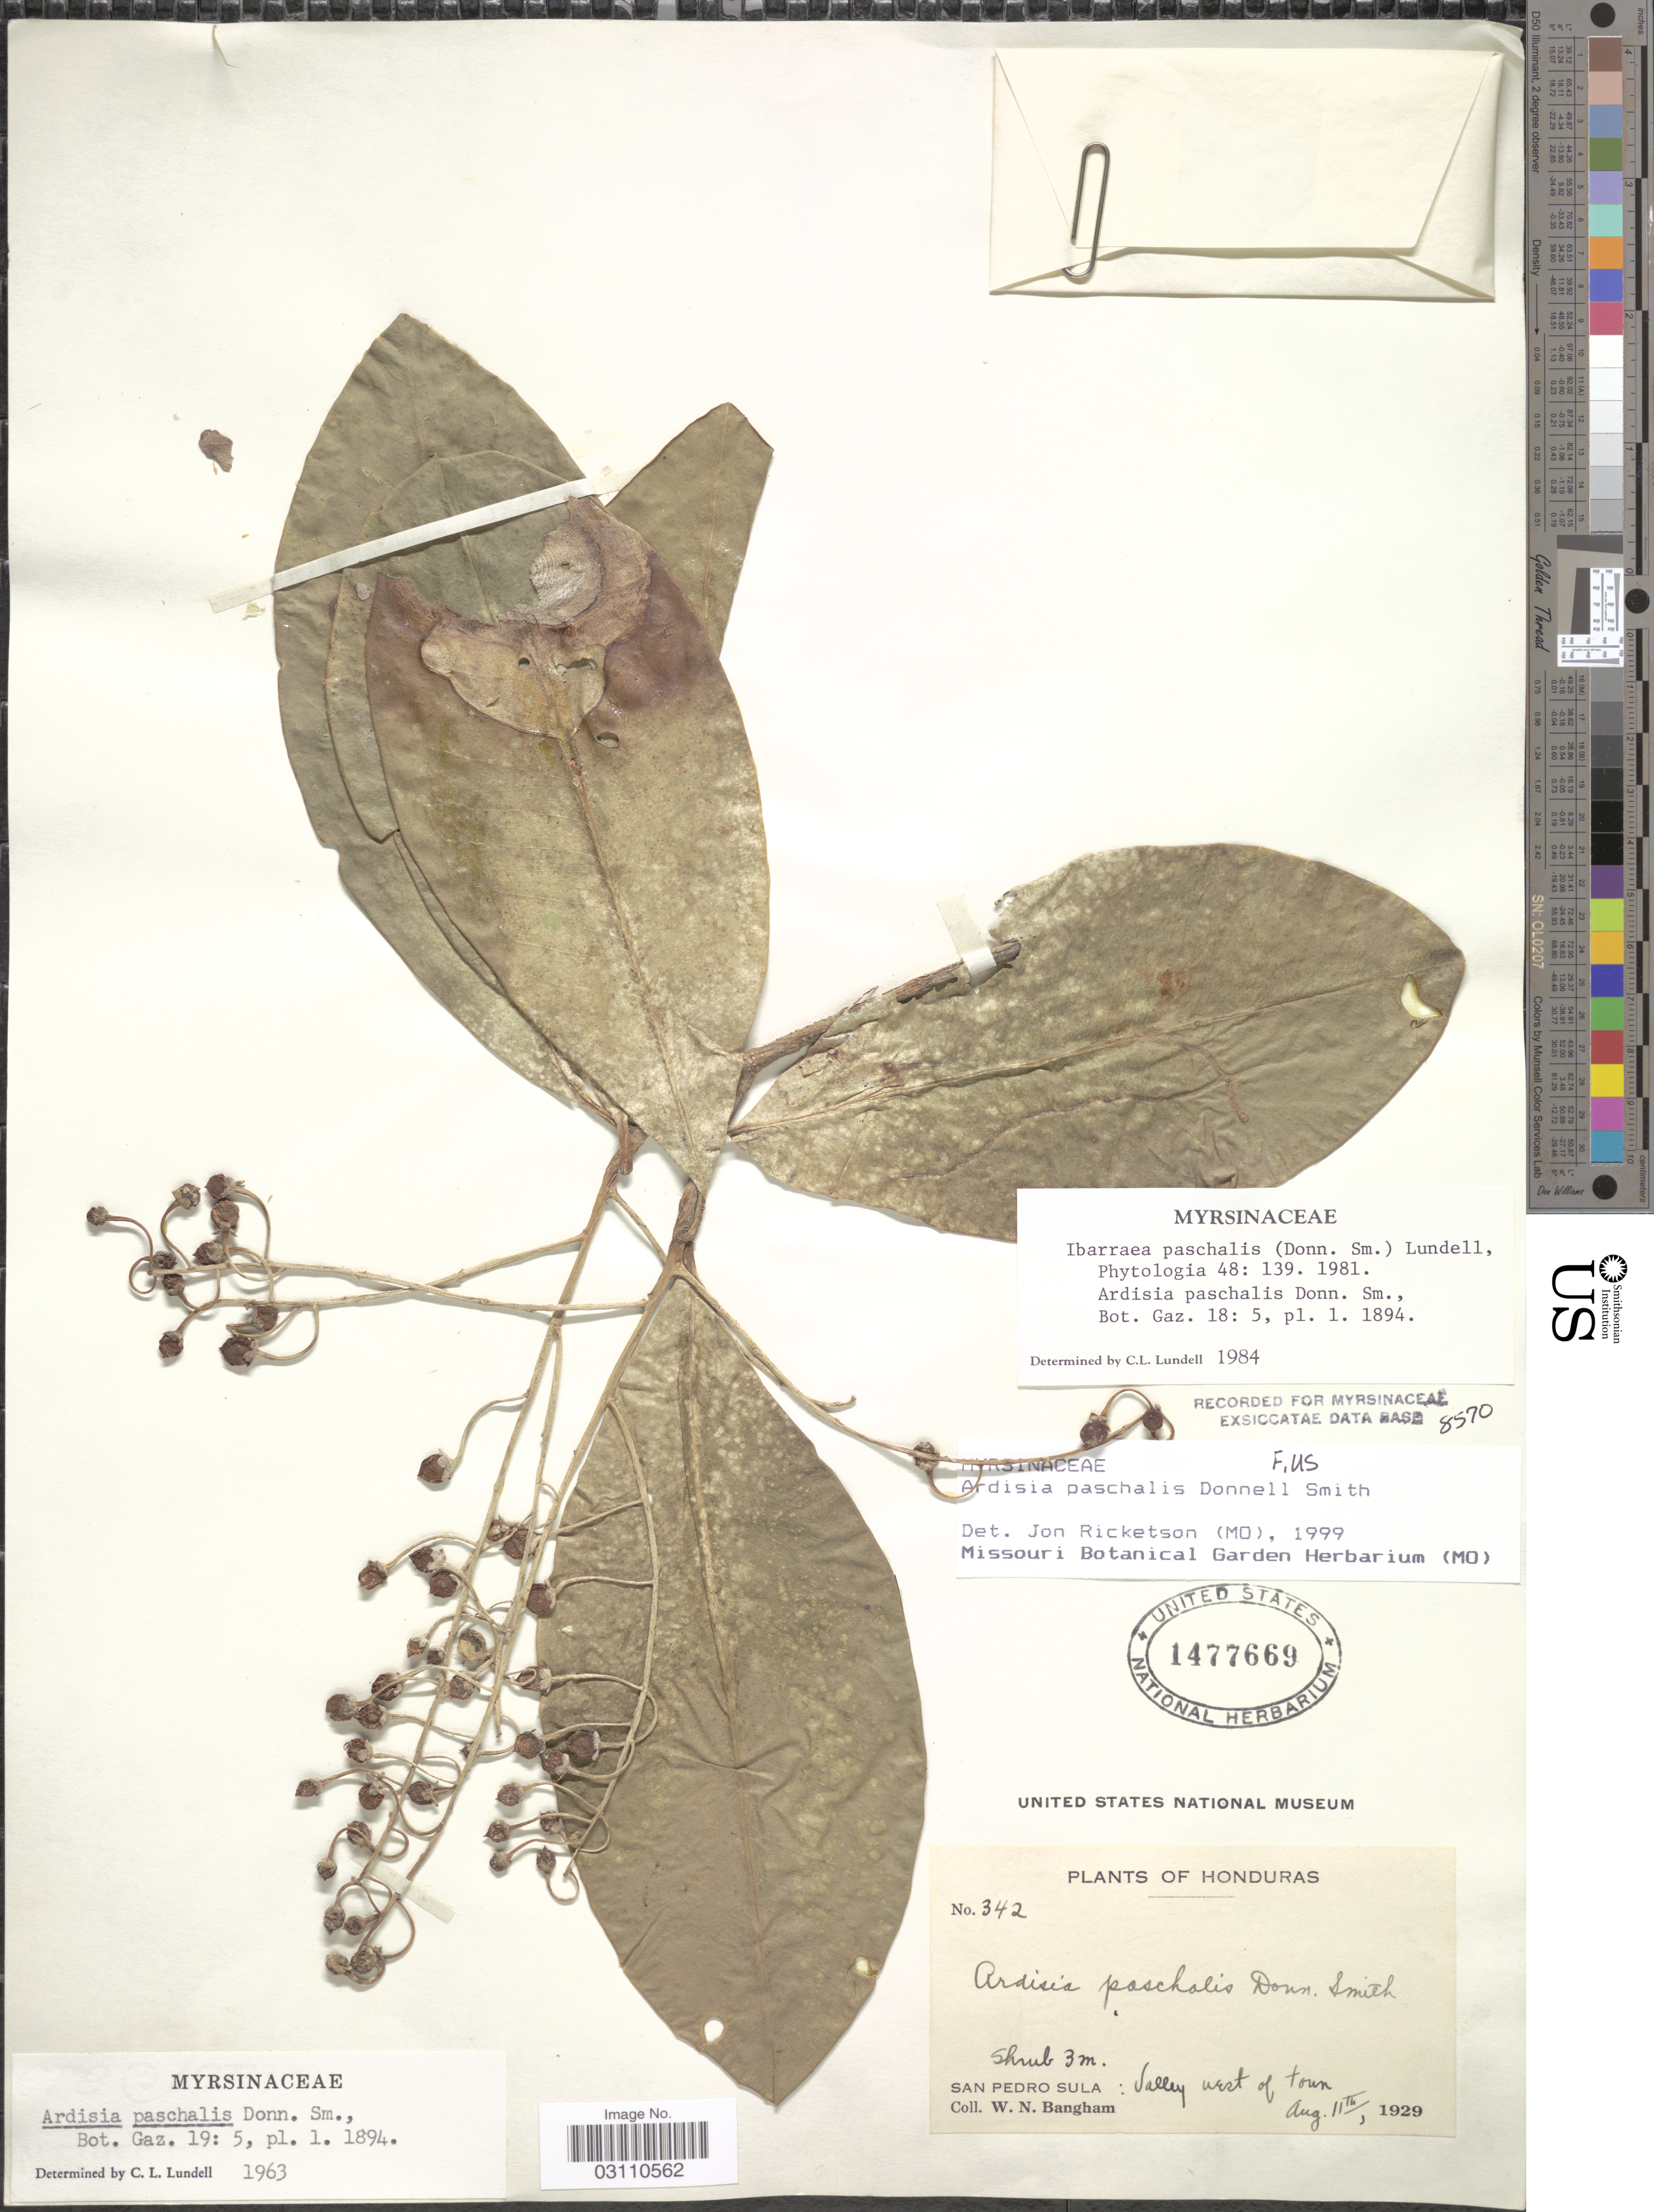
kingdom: Plantae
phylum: Tracheophyta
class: Magnoliopsida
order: Ericales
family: Primulaceae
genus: Ardisia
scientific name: Ardisia paschalis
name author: Donn. Sm.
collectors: W. Bangham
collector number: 342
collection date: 1929-08-11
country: Honduras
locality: San Pedro Sula: Valley west of town.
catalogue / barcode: US 1477669